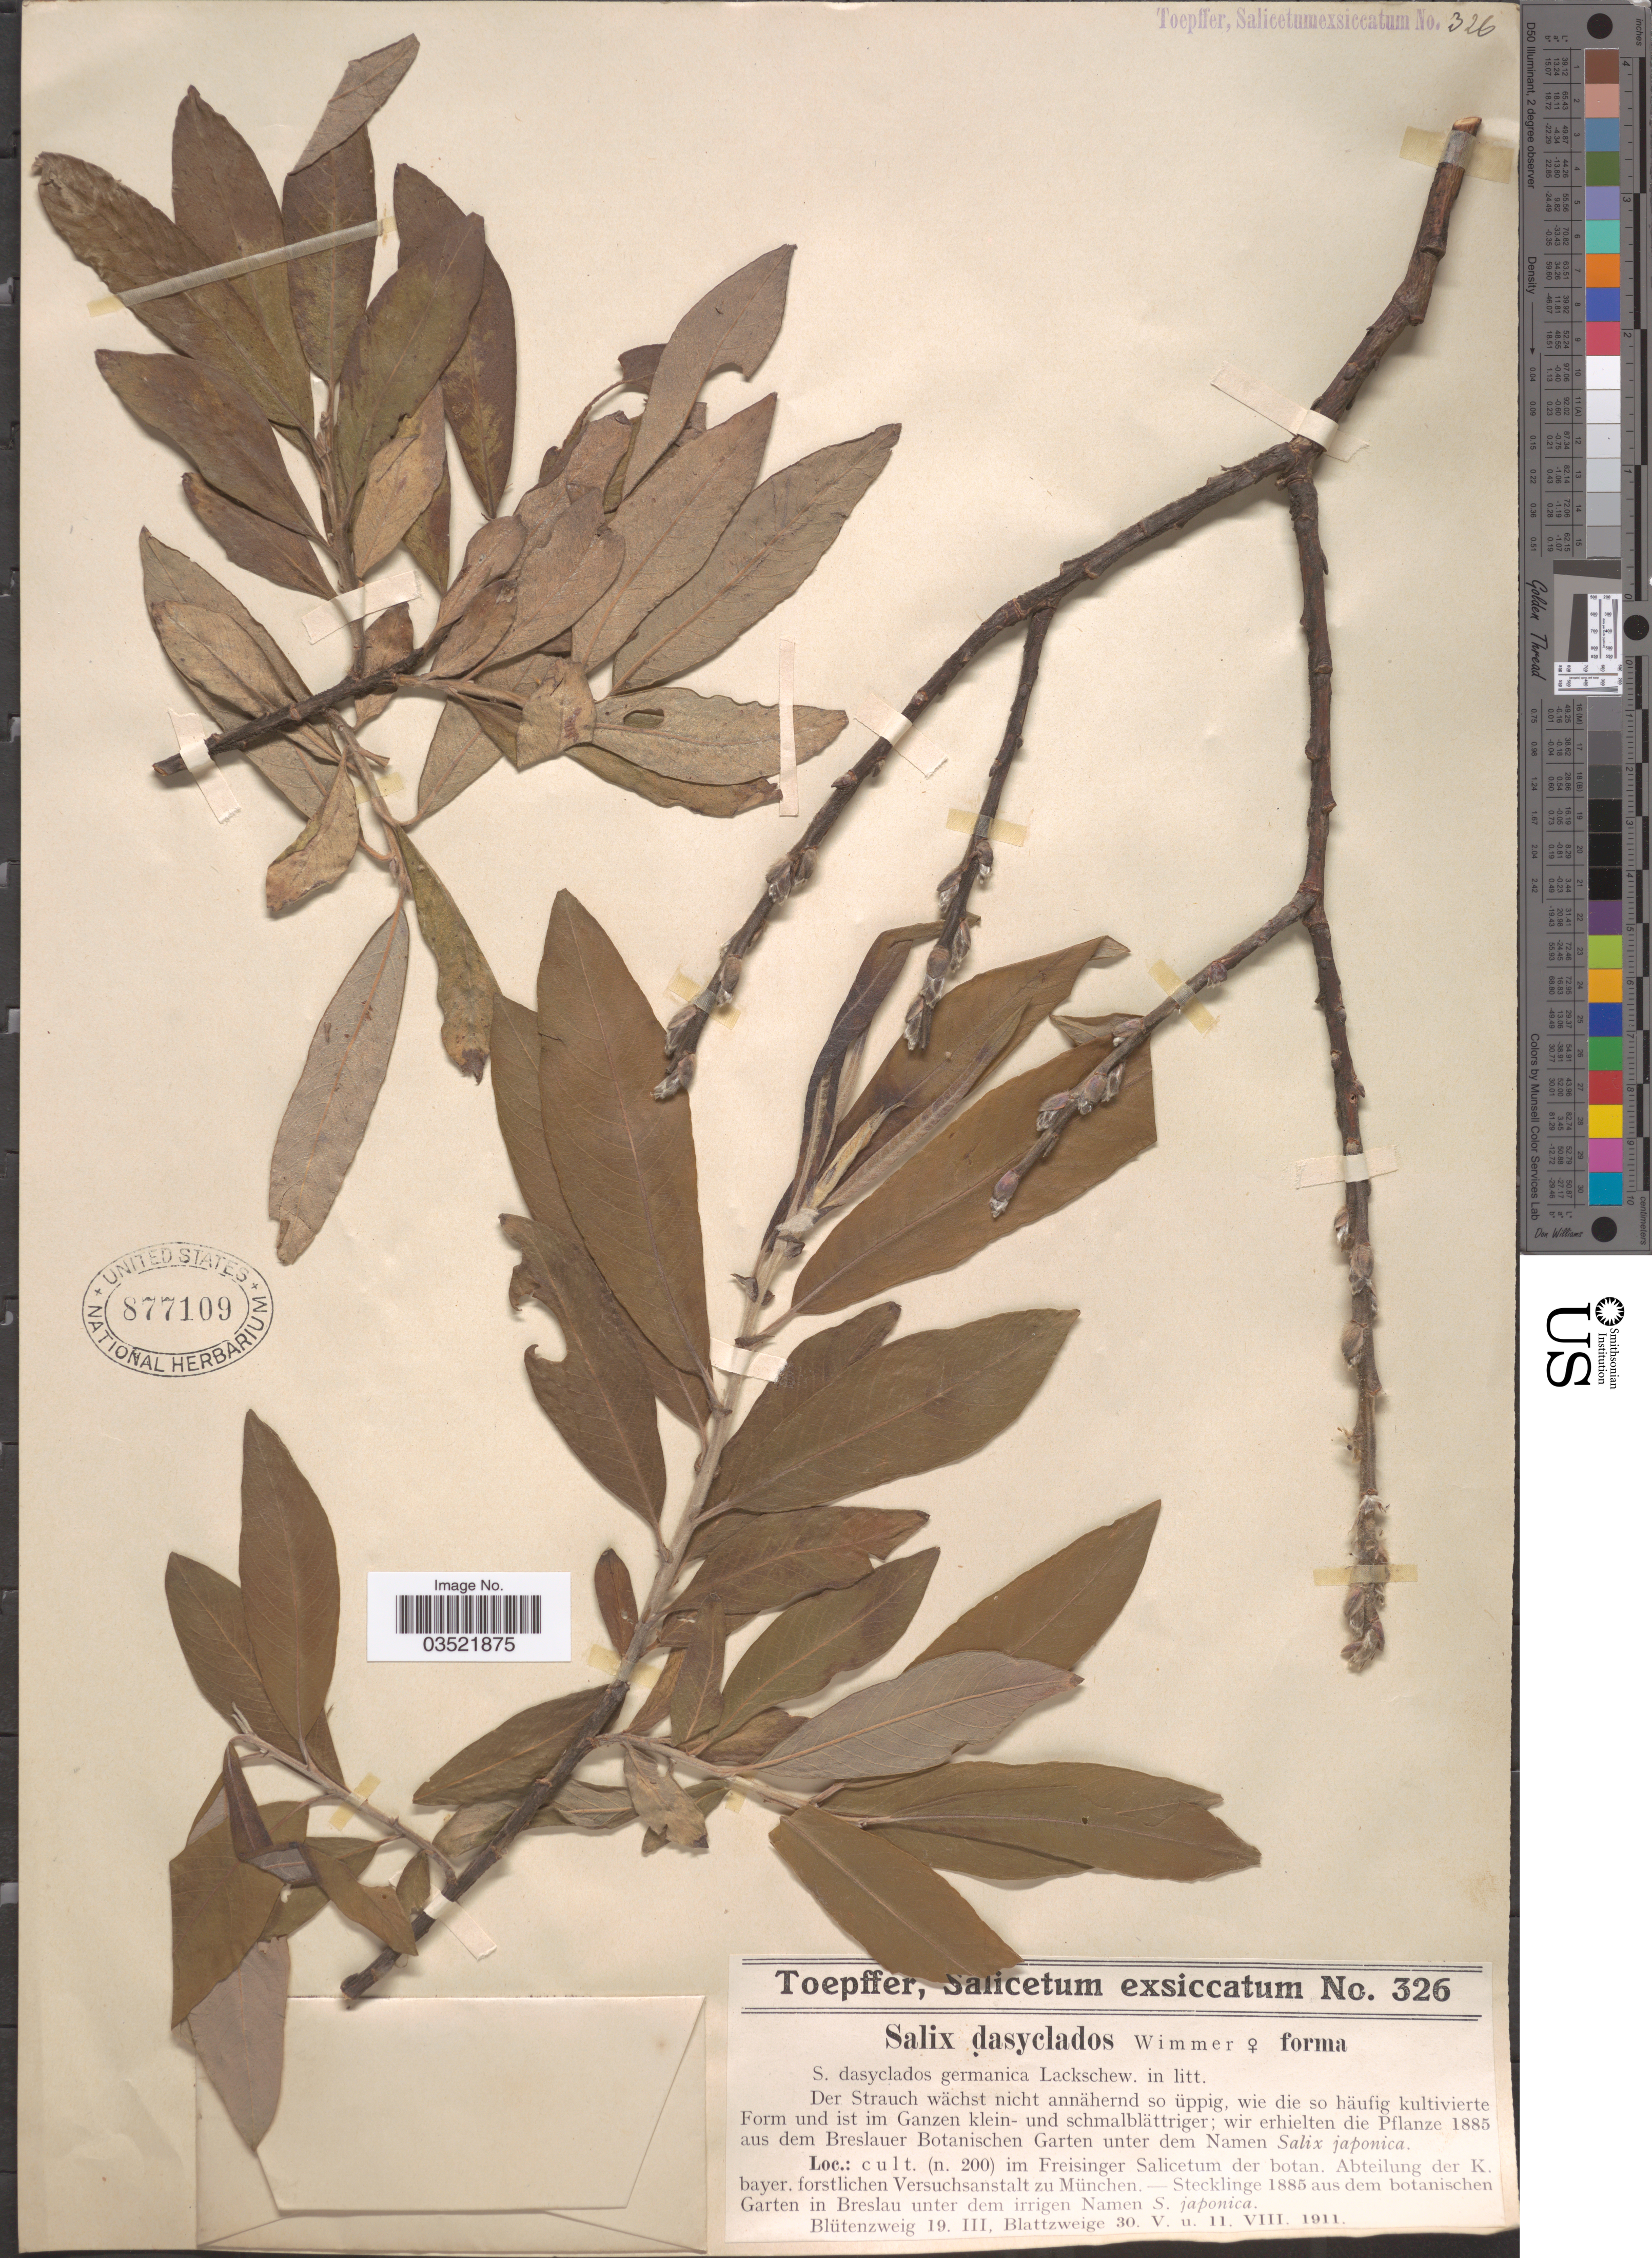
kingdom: Plantae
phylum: Tracheophyta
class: Magnoliopsida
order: Malpighiales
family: Salicaceae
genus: Salix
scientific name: Salix dasyclados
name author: Wimm.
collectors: A. Toepffer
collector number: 326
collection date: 1911-03-19/1911-08-11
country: Germany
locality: Cult. (n. 200) im Freisinger Salicetum der botan. Abteilung der K. bayer. forstlichen Versuchsanstalt zu München. - Stecklinge [unsure placement] 1885 [unsure placement] aus dem botanischen Garten in Breslau.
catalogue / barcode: US 877109